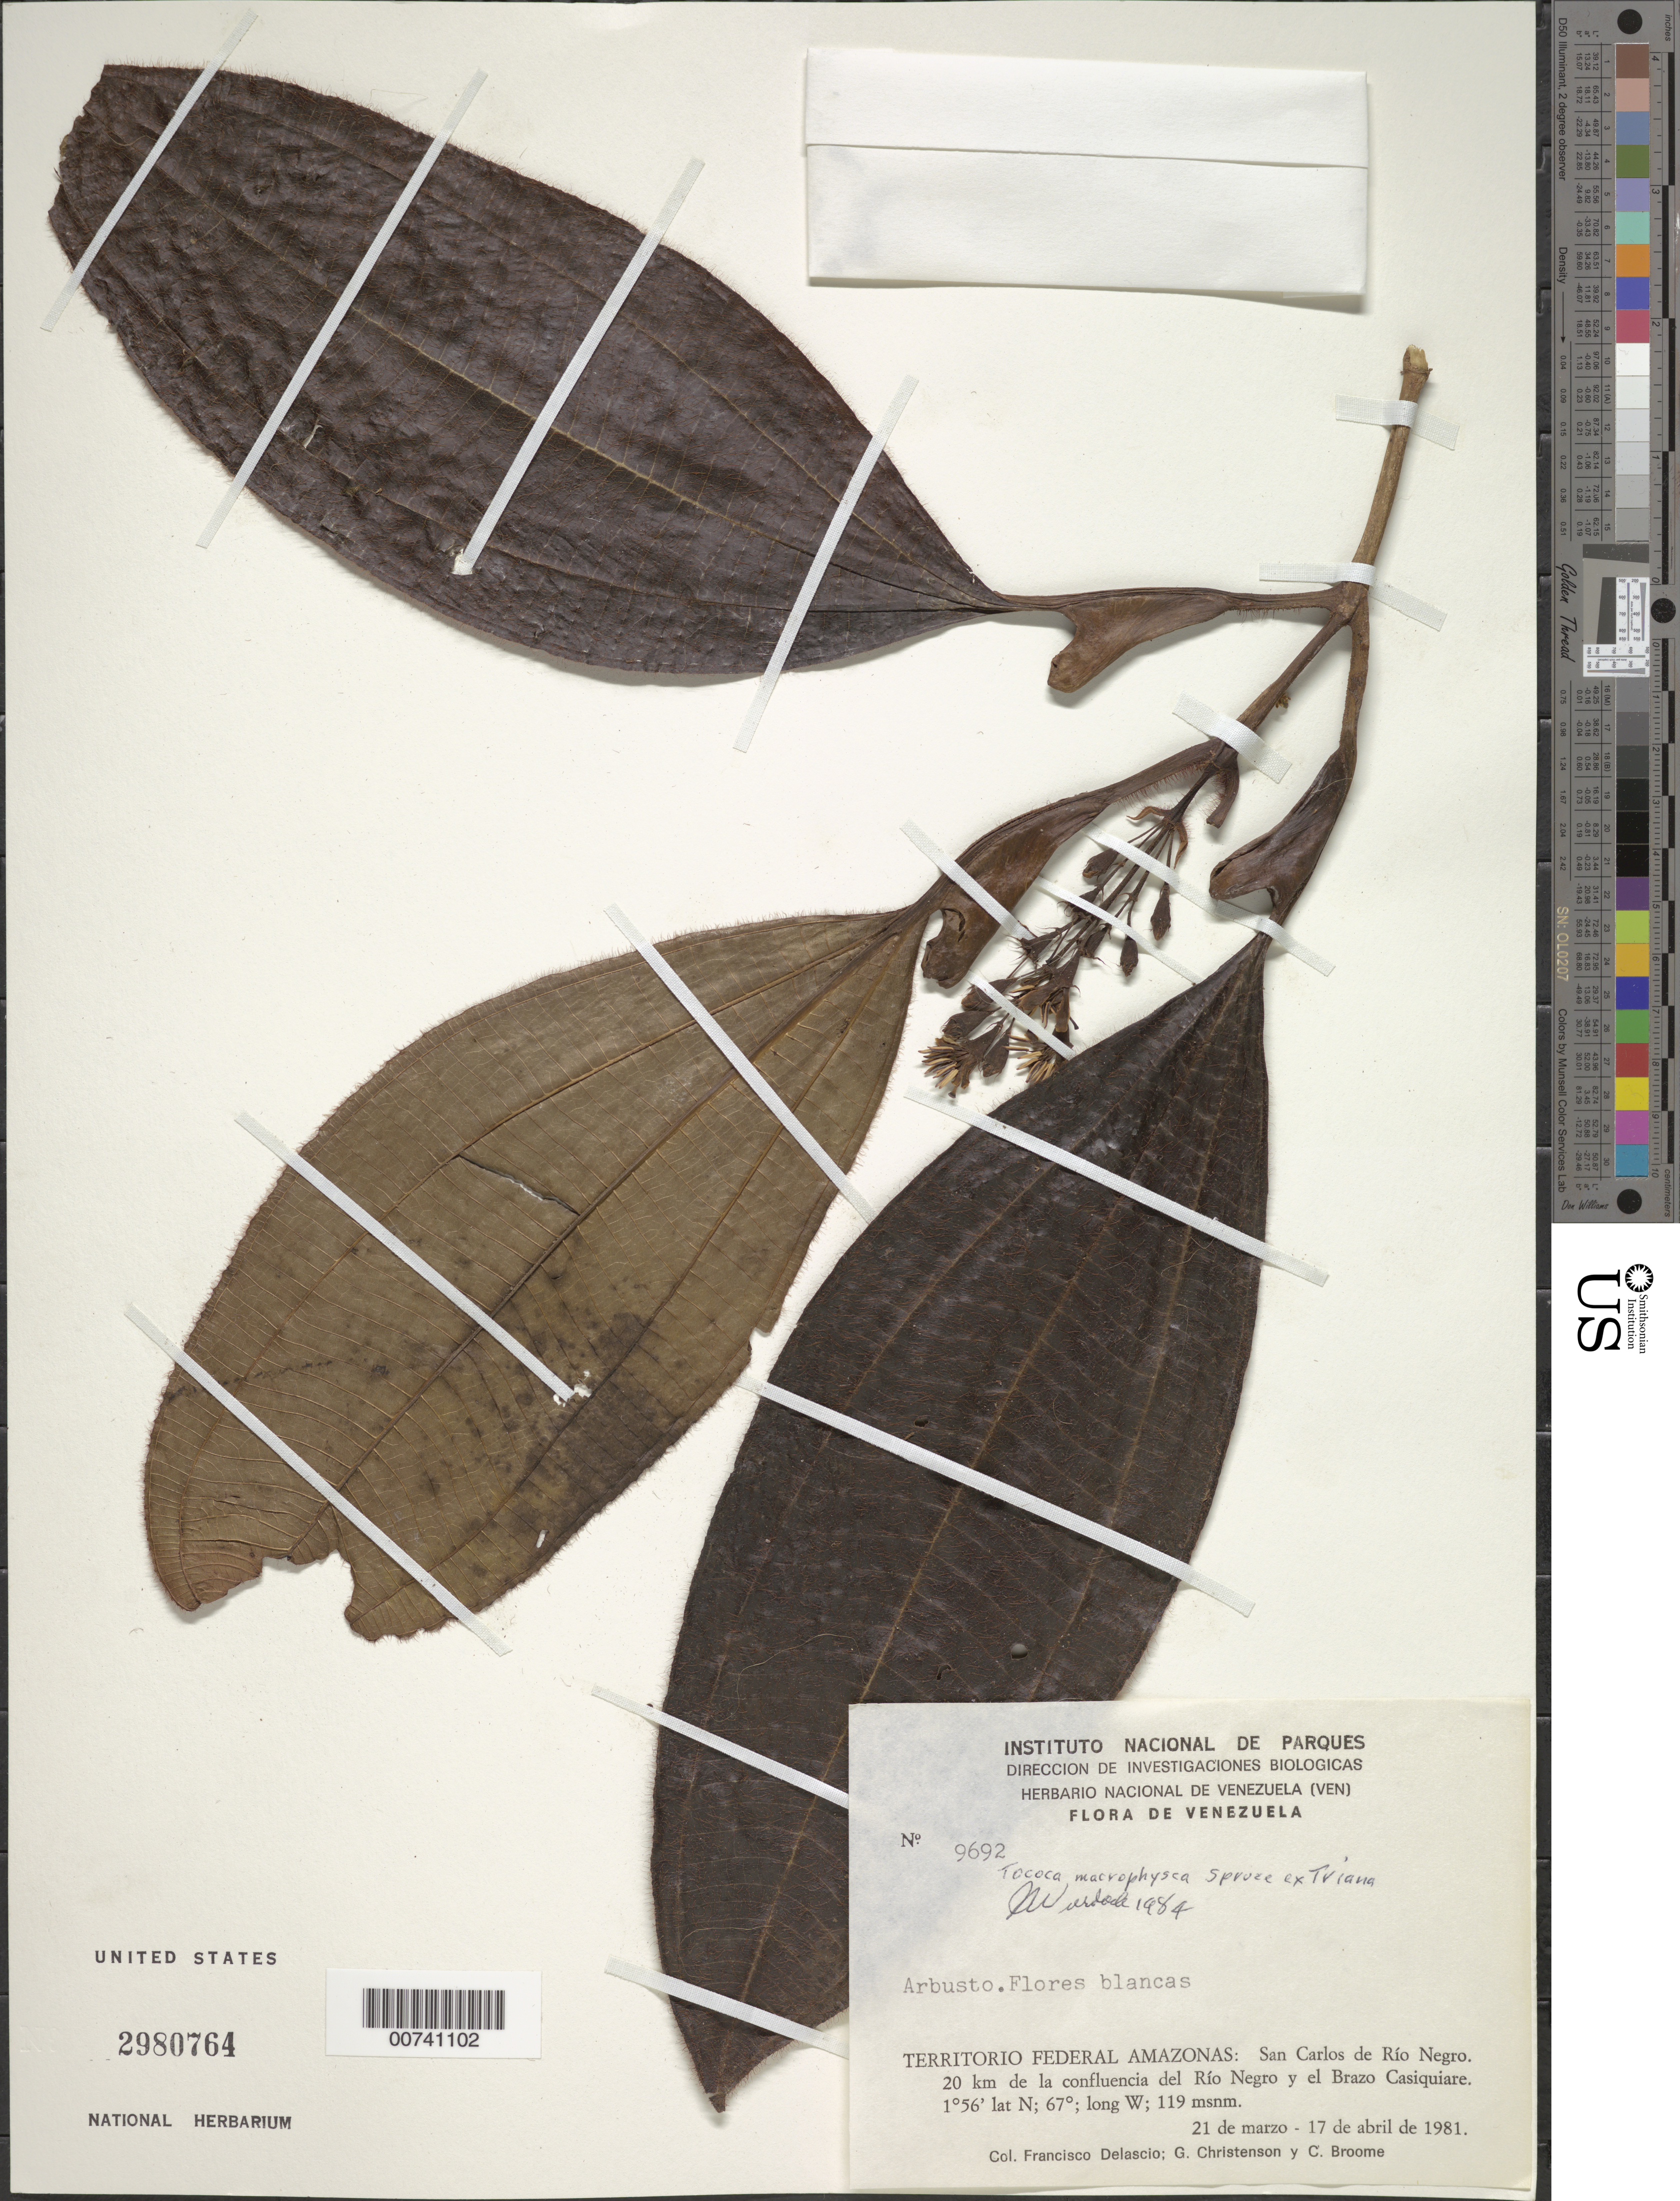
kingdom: Plantae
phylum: Tracheophyta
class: Magnoliopsida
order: Myrtales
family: Melastomataceae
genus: Tococa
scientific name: Tococa macrophysca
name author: Spruce ex Triana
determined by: Wurdack, John J., (US), US (UNITED STATES)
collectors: F. Delascio C., G. Christenson & C. R. Broome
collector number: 9692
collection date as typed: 21-Mar-81 to 17-Apr-81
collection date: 1981-03-21/1981-04-17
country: Venezuela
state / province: Amazonas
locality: San Carlos de Río Negro, 20 km de la confluencia del Río Negro y el Brazo Casiquiare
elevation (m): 119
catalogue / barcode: US 2980764